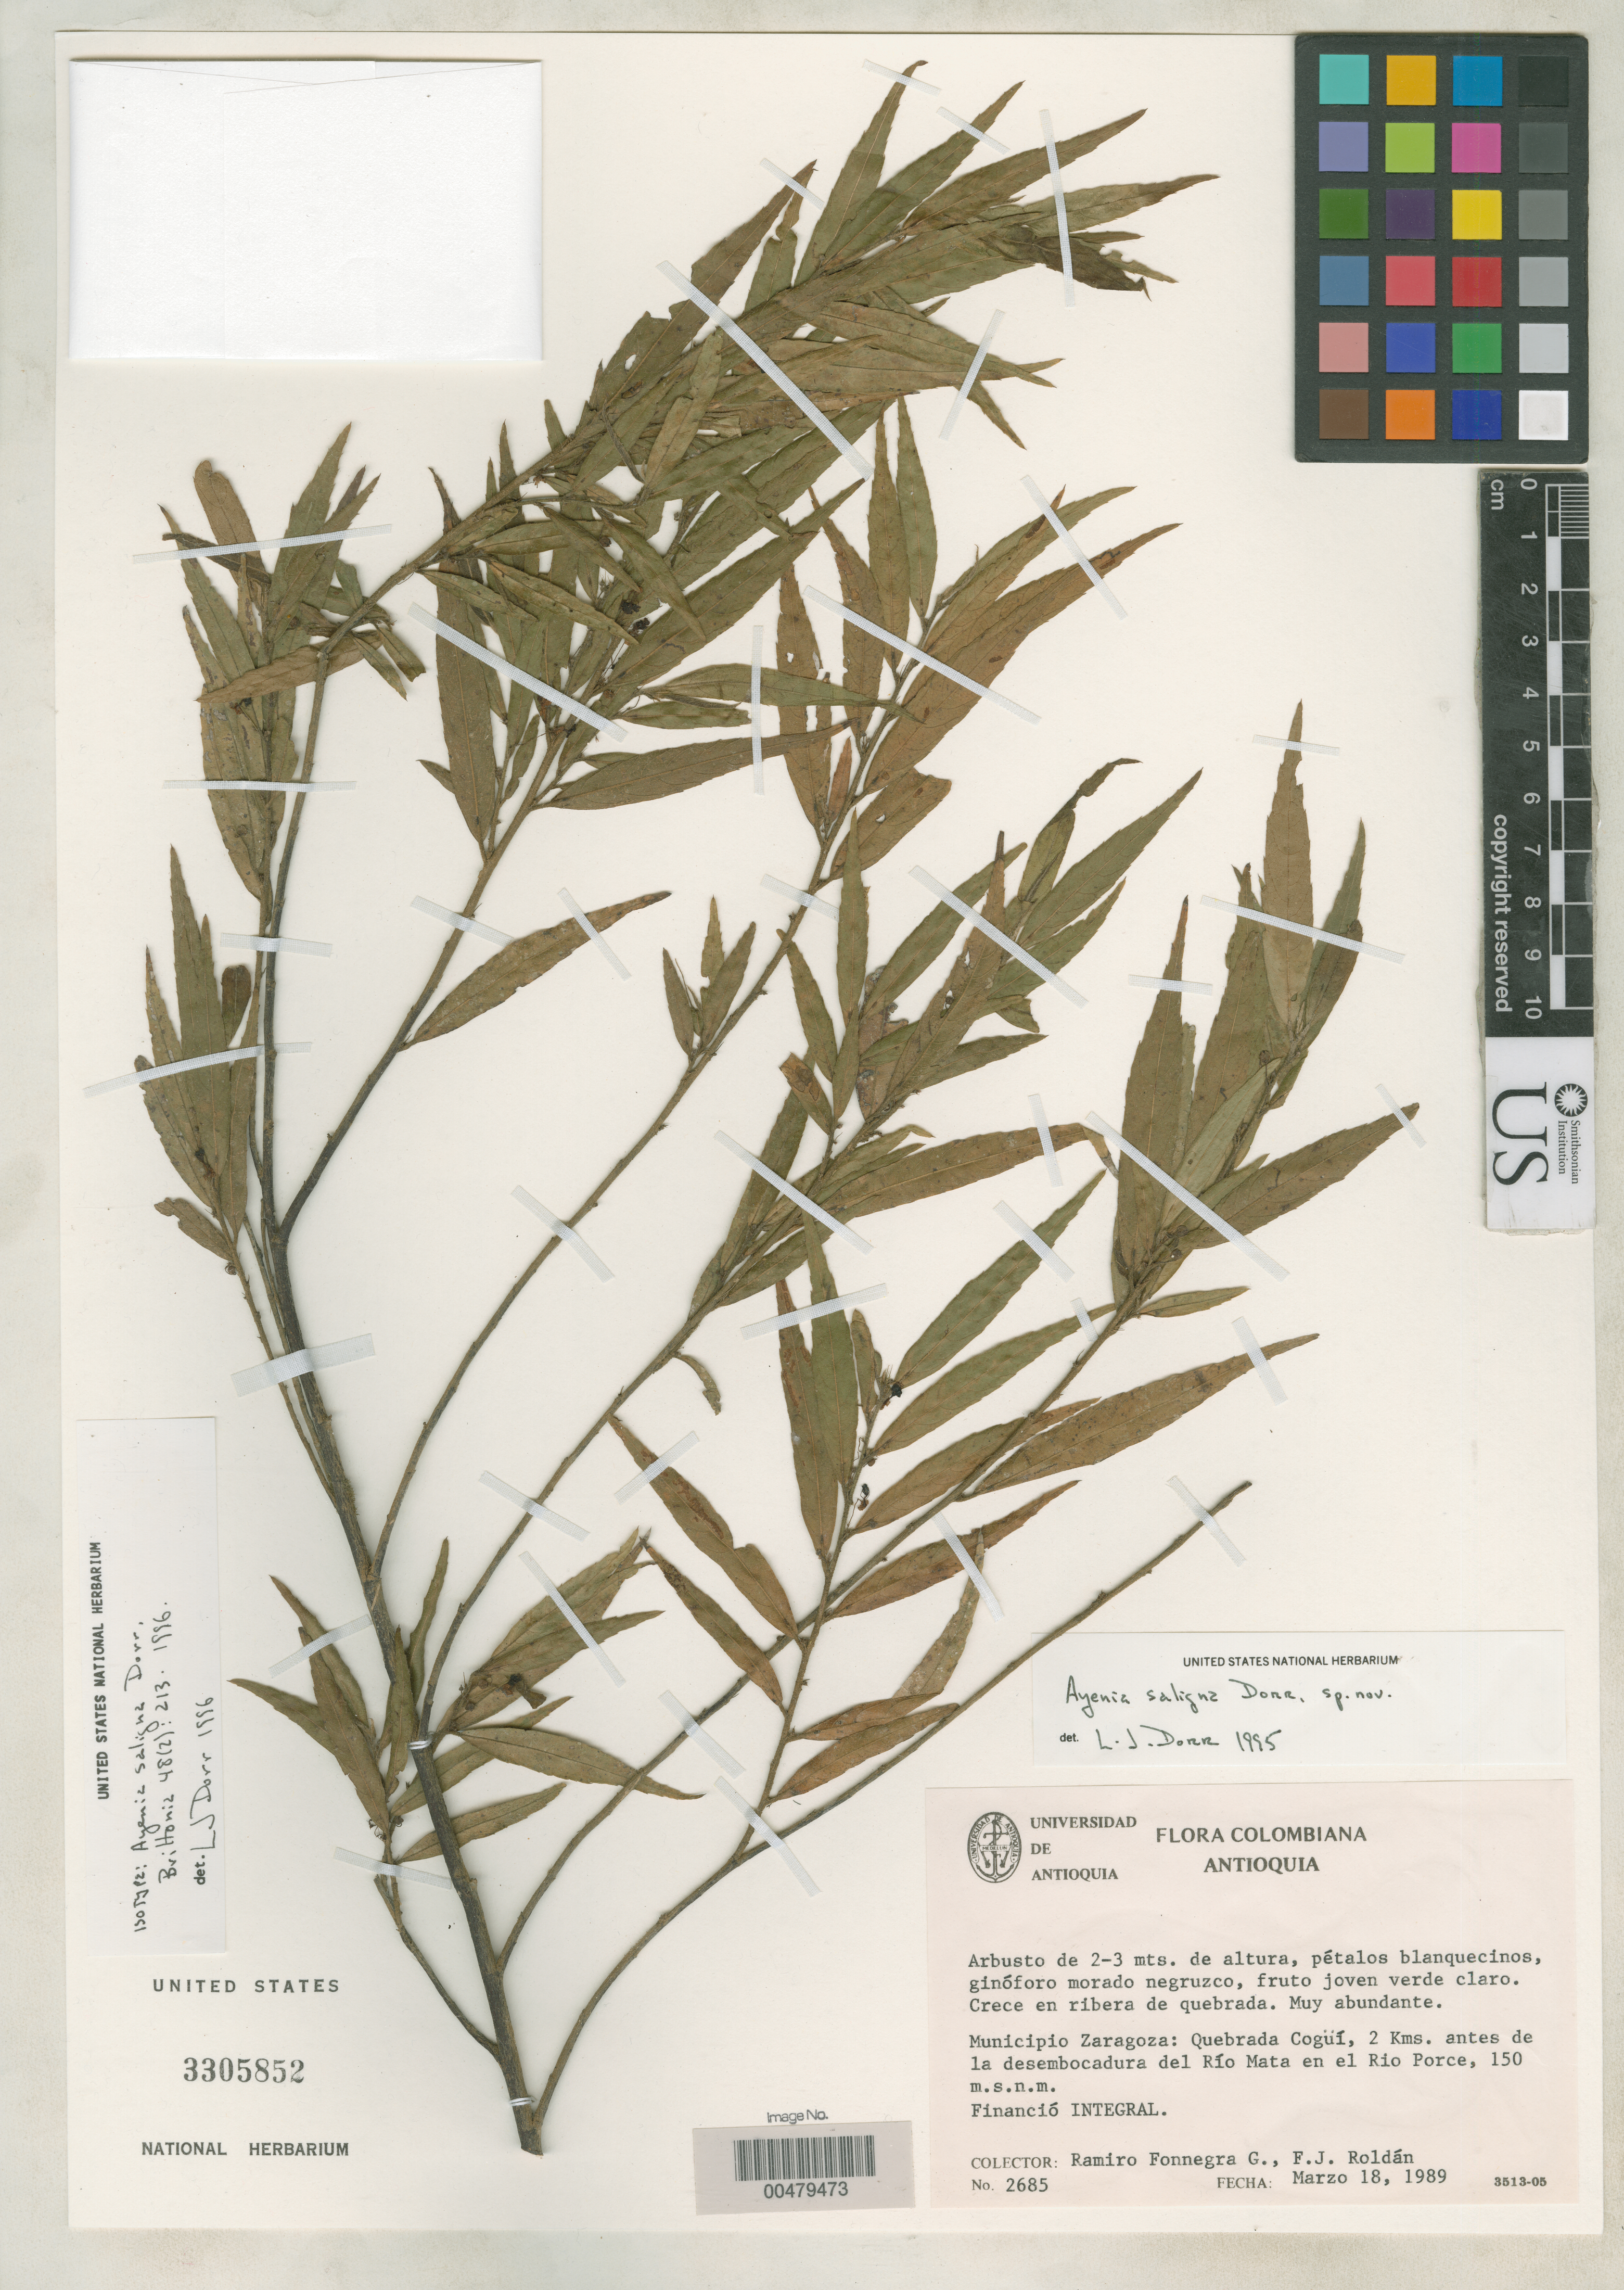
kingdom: Plantae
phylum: Tracheophyta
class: Magnoliopsida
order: Malvales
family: Malvaceae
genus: Ayenia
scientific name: Ayenia saligna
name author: Dorr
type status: Isotype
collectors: R. Fonnegra G. & F. J. Roldán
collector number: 2685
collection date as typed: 18 Mar 1989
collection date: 1989-03-18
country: Colombia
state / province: Antioquia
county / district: Zaragoza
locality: Quebrada Cogui, 2 kms antes de la des Embocadura del Mata en El Rio Porce.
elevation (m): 150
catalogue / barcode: US 3305852